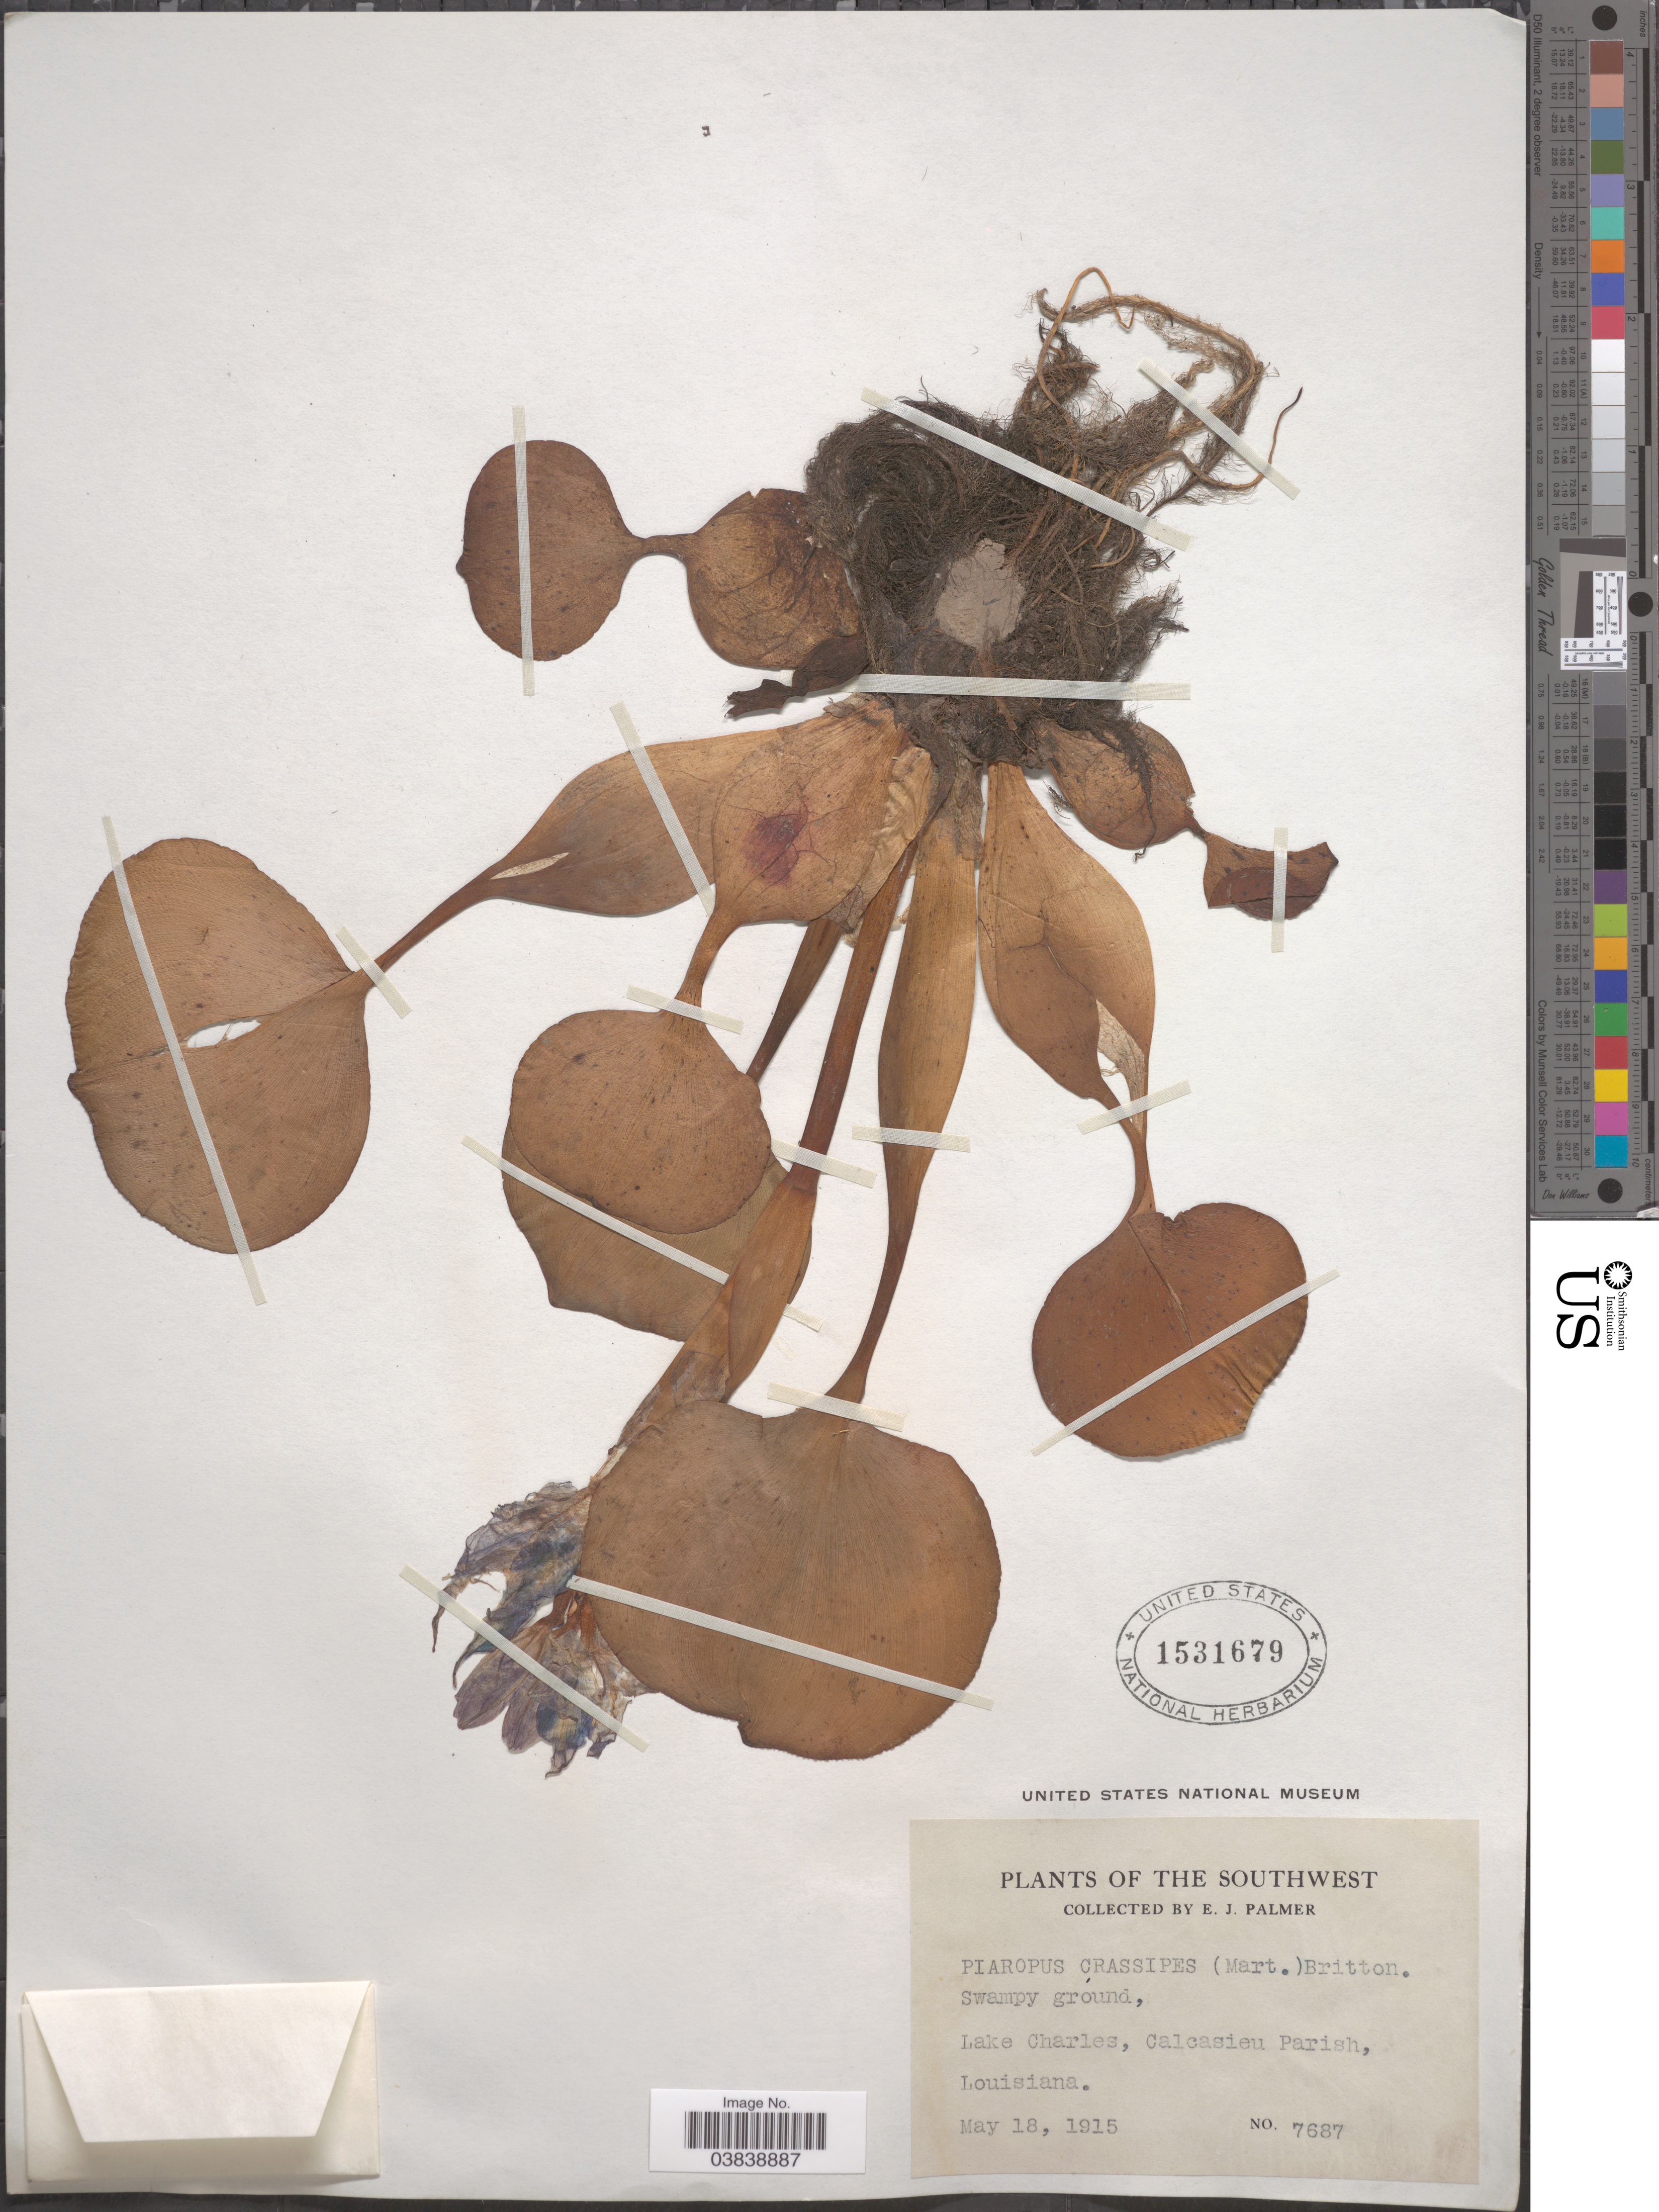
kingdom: Plantae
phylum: Tracheophyta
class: Liliopsida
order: Commelinales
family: Pontederiaceae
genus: Eichhornia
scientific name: Eichhornia crassipes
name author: (Mart.) Solms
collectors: E. J. Palmer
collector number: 7687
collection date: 1915-05-18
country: United States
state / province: Louisiana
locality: The Southwest. Lake Charles, Calcasieu Parish.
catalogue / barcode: US 1531679